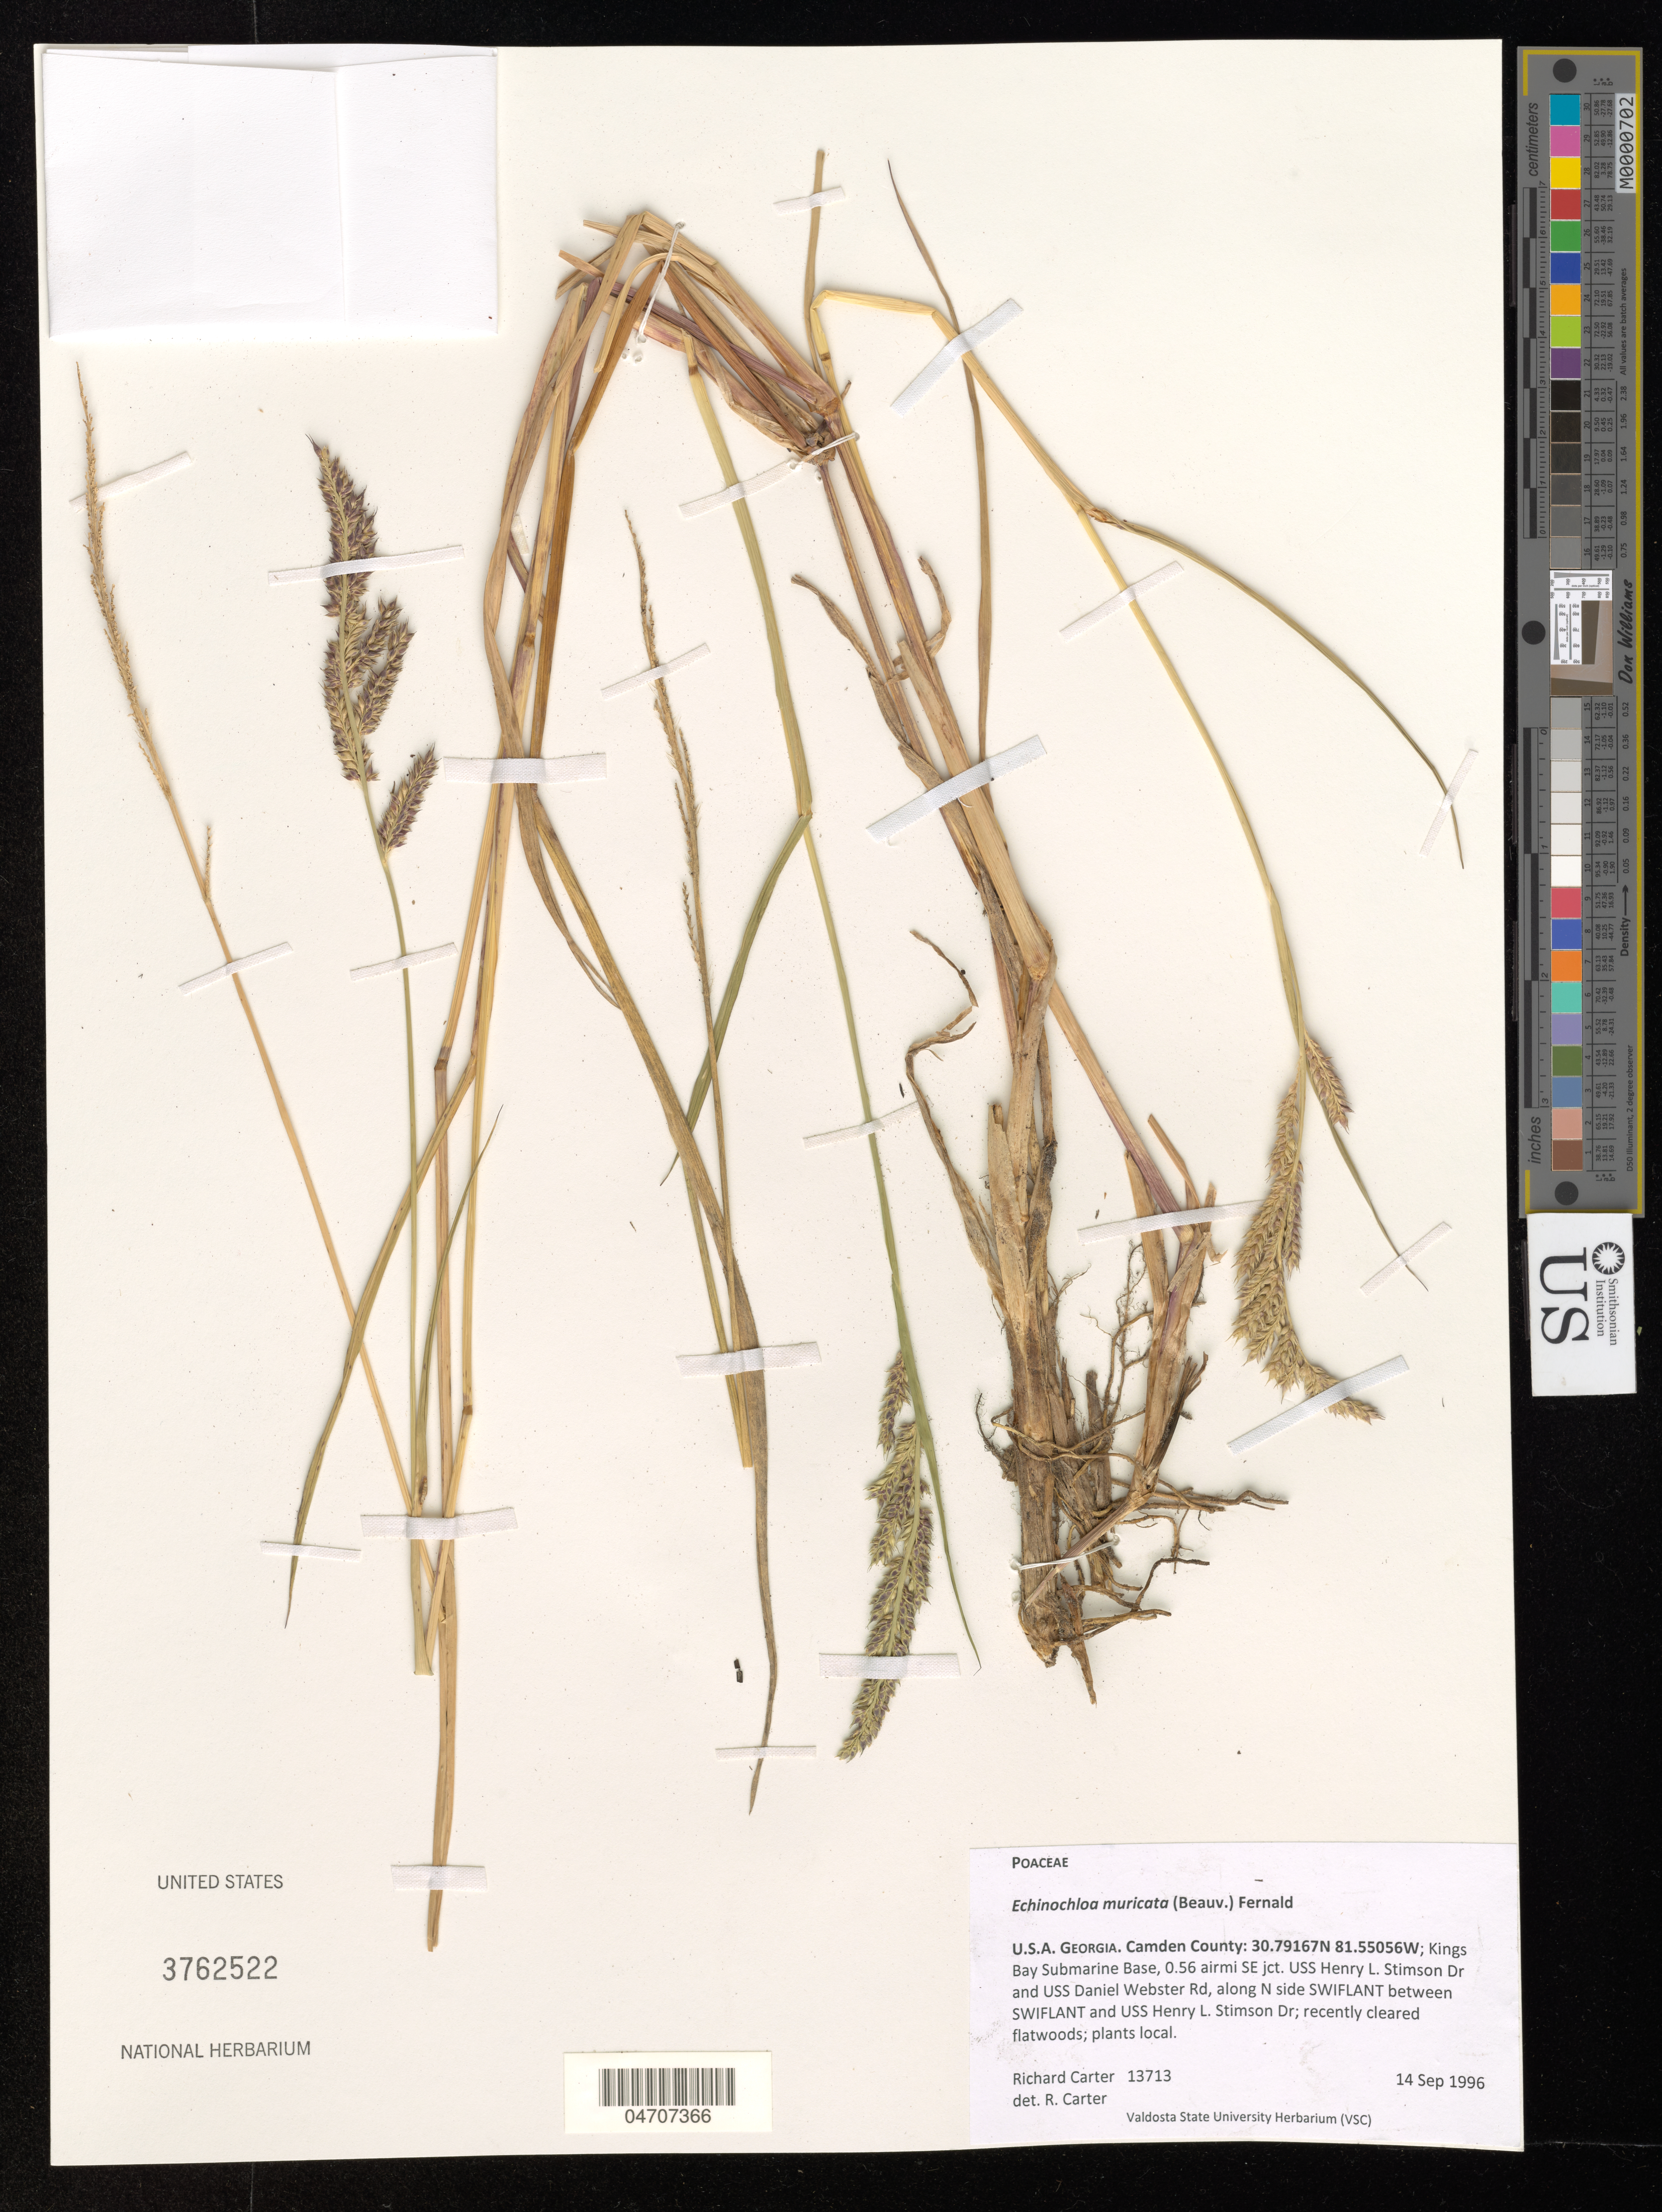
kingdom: Plantae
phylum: Tracheophyta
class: Liliopsida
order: Poales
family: Poaceae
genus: Echinochloa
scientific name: Echinochloa muricata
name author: (P. Beauv.) Fernald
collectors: R. Carter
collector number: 13713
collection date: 1996-09-14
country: United States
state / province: Georgia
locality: Camden County: Kings Bay Submarine, 0.56 airmi SE jct. USS Henry L. Stimson Dr and USS Daniel Webster Rd, along N side SWIFLANT between SWIFLANT and USS Henry L. Stimson Dr.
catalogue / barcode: US 3762522